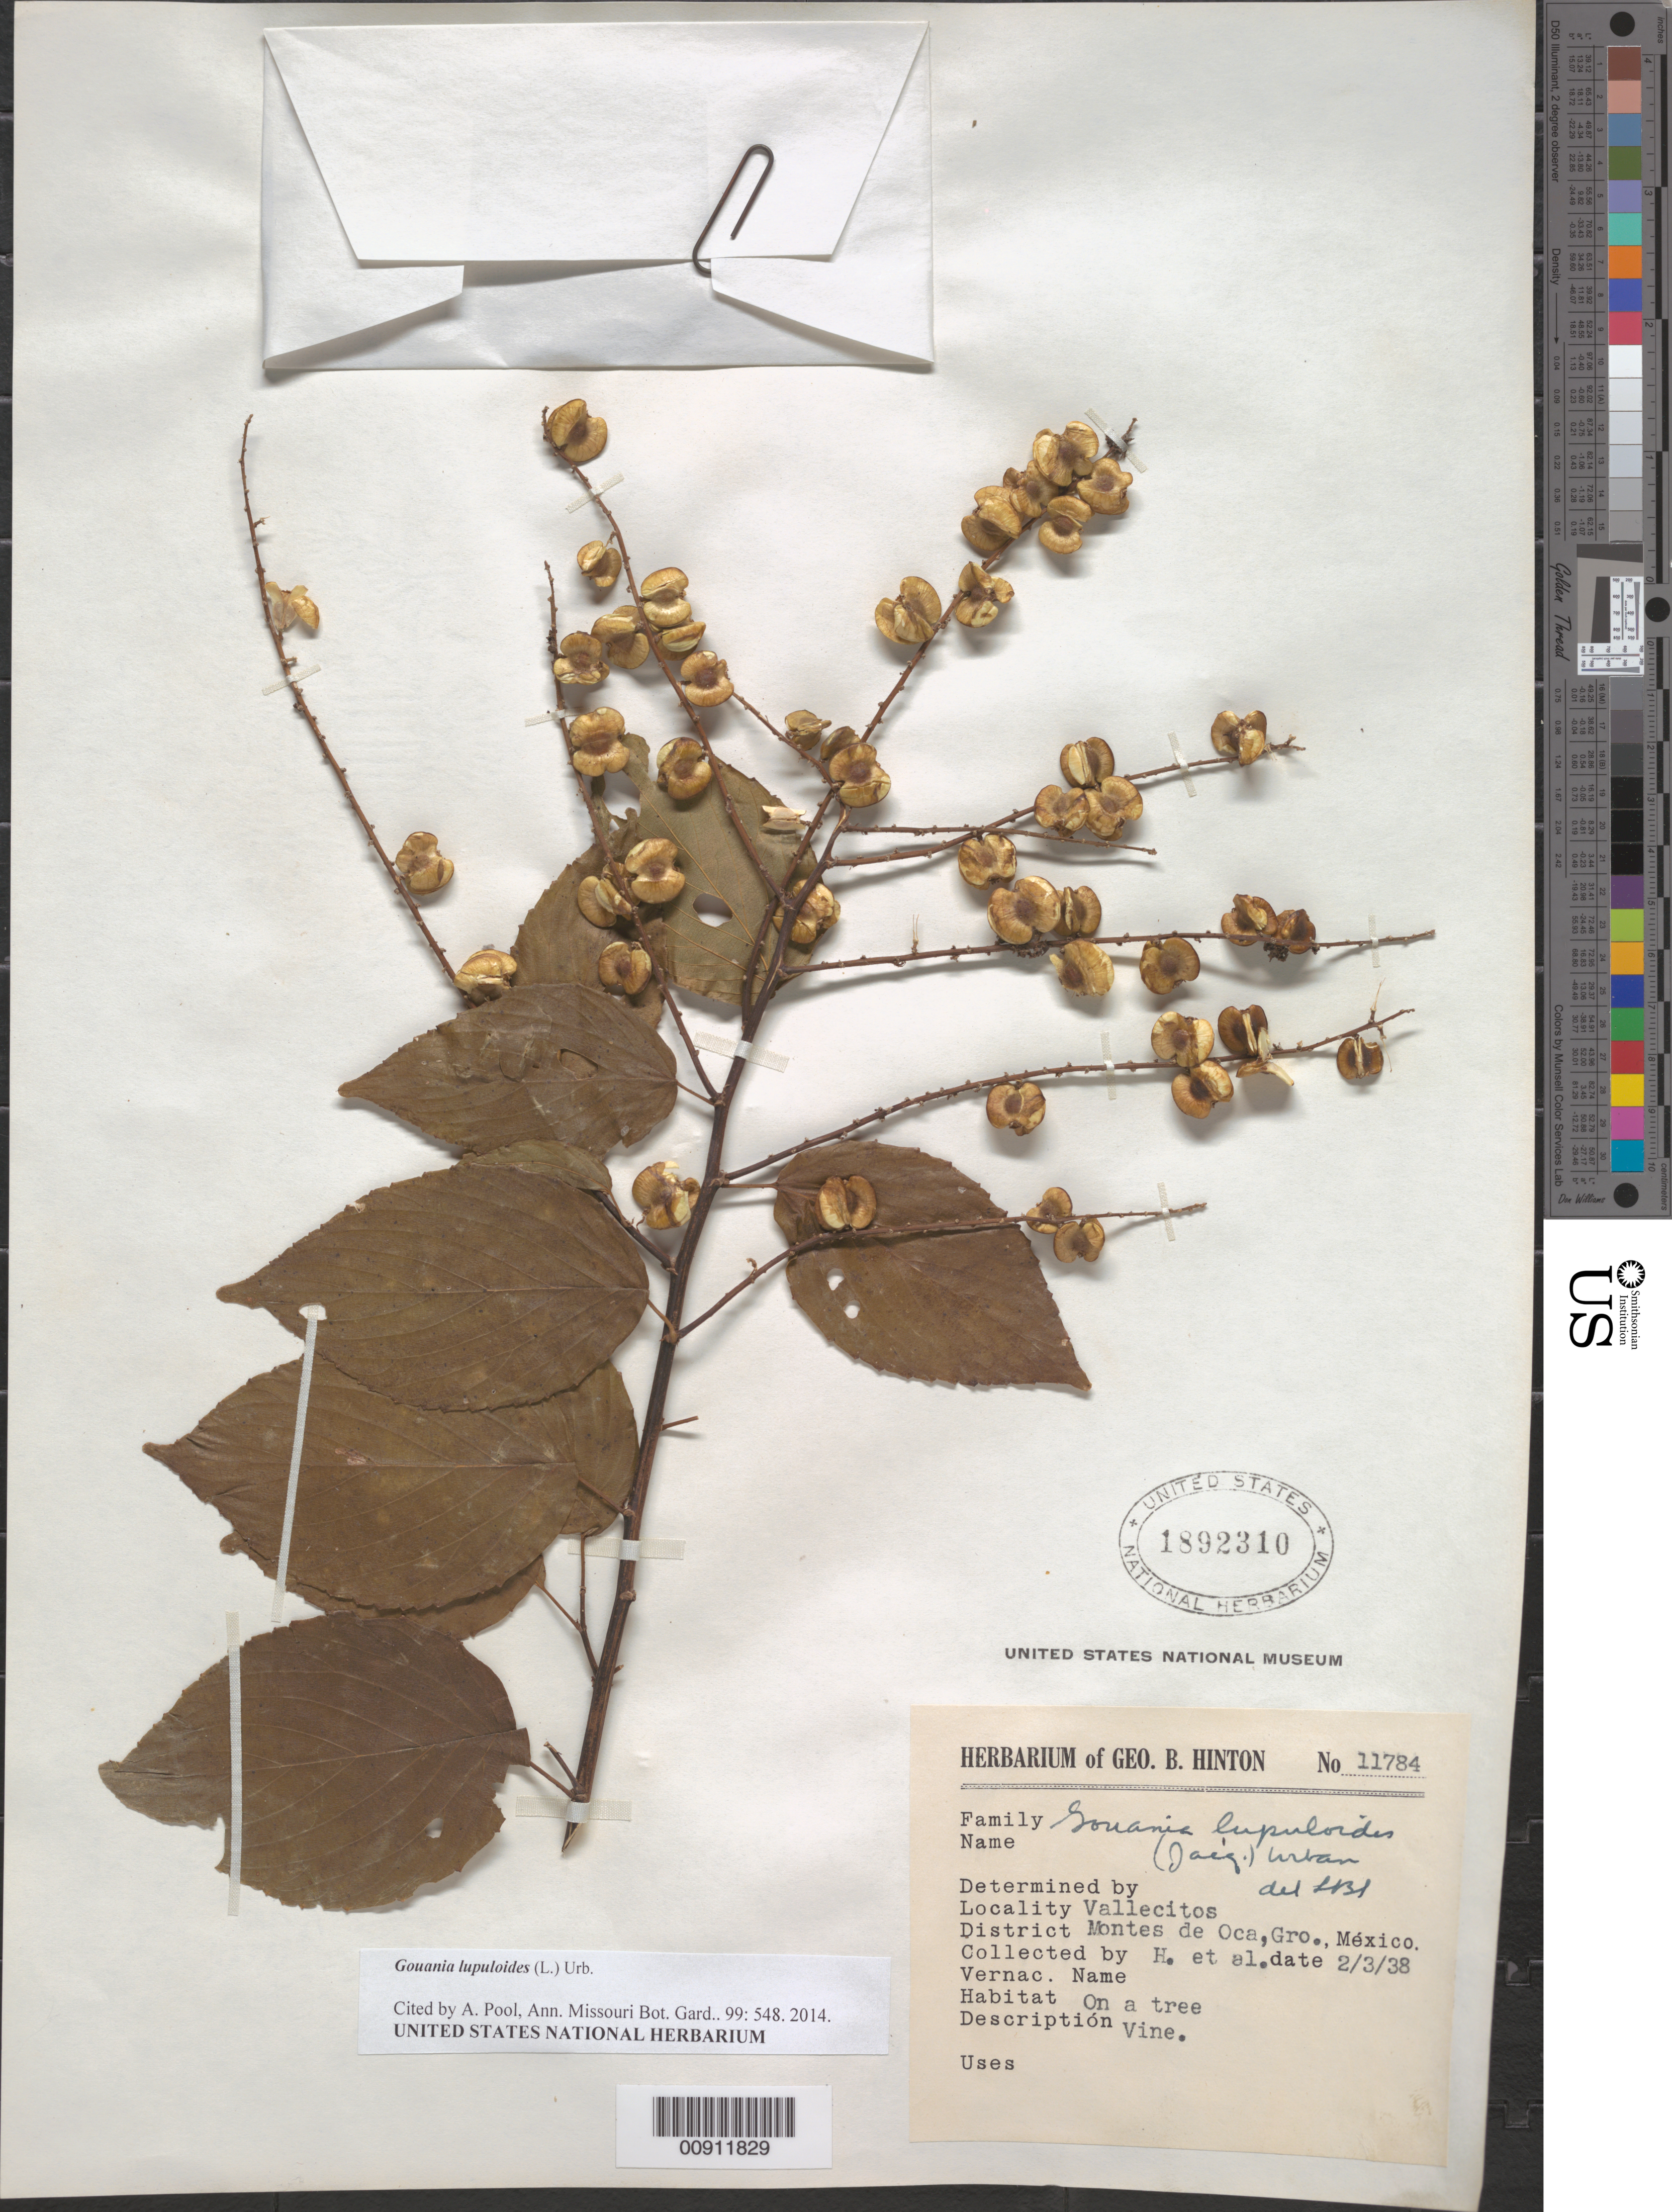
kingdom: Plantae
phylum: Tracheophyta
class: Magnoliopsida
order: Rosales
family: Rhamnaceae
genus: Gouania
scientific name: Gouania lupuloides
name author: (L.) Urb.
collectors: G. B. Hinton & et al.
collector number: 11784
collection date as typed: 03 Feb 1938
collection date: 1938-02-03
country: Mexico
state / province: Guerrero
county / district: Montes de Oca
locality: Vallecitos, District Montes de Oca, Guerrero.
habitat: On a tree.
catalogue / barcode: US 1892310